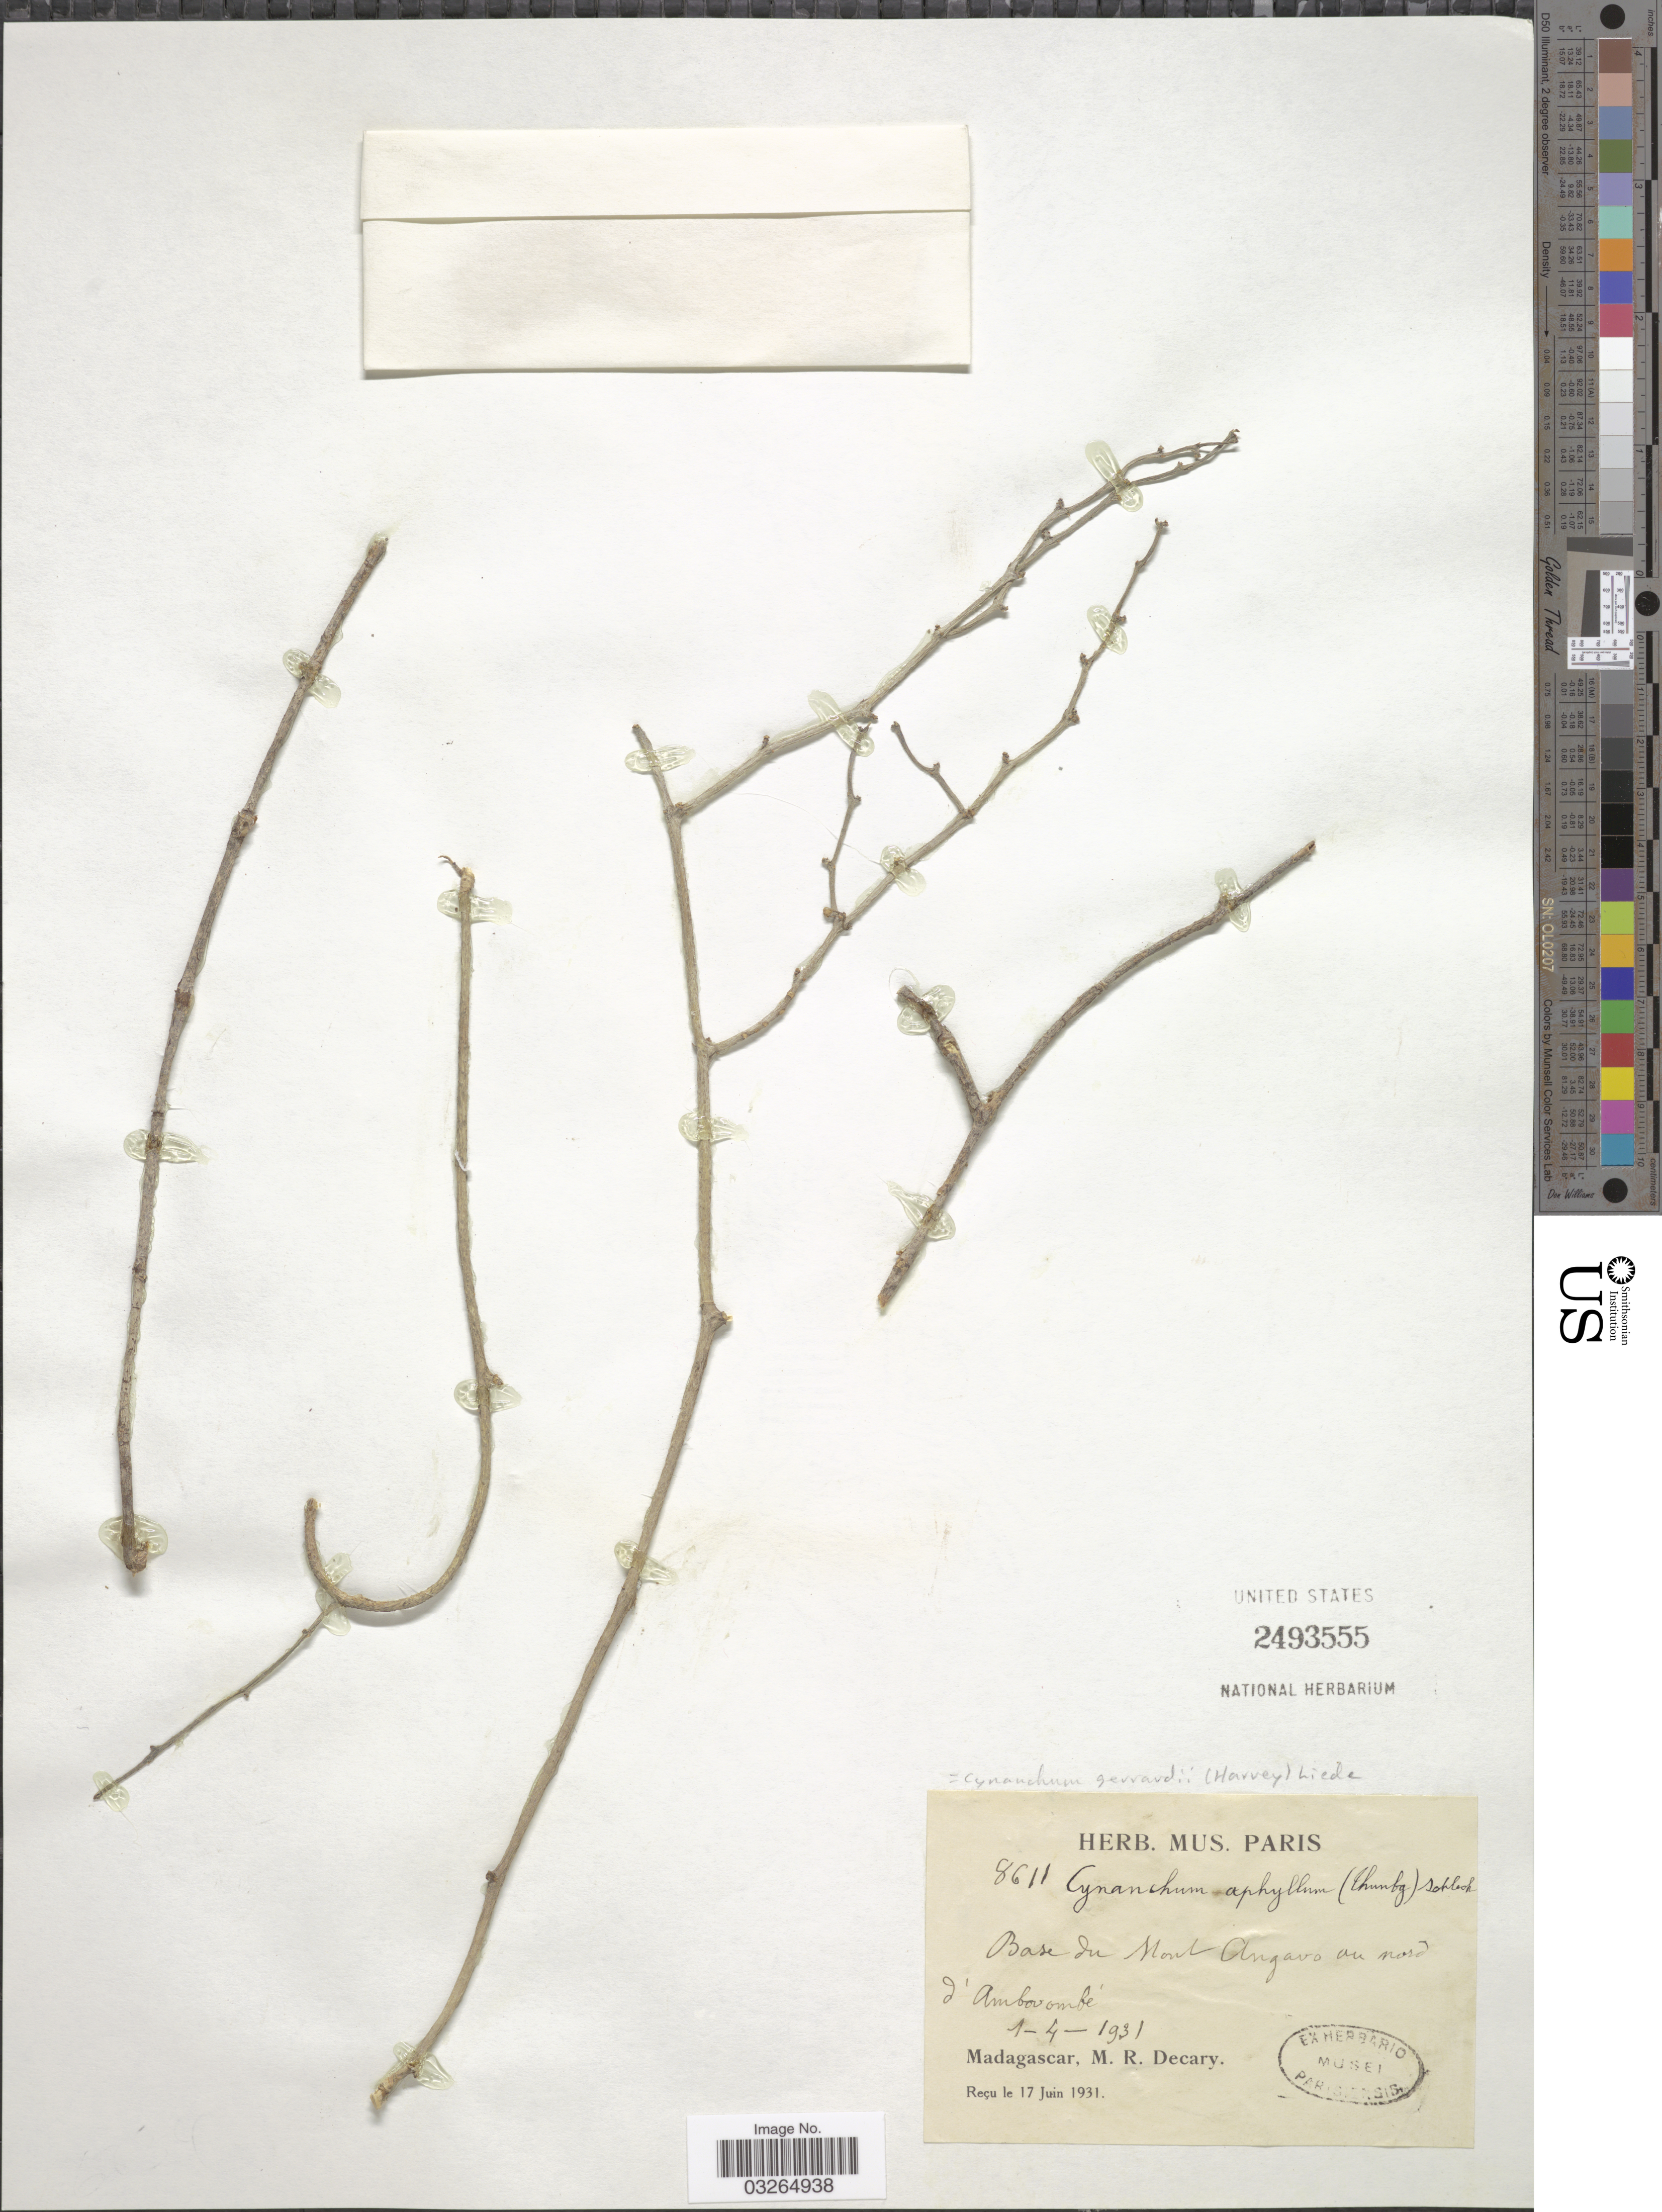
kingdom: Plantae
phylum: Tracheophyta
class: Magnoliopsida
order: Gentianales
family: Apocynaceae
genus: Cynanchum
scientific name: Cynanchum gerrardii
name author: (Harv.) Liede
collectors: R. Decary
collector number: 8611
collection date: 1931-04-01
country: Madagascar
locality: Basu du Mont Angavo au nord d'Ambovombé.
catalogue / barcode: US 2493555